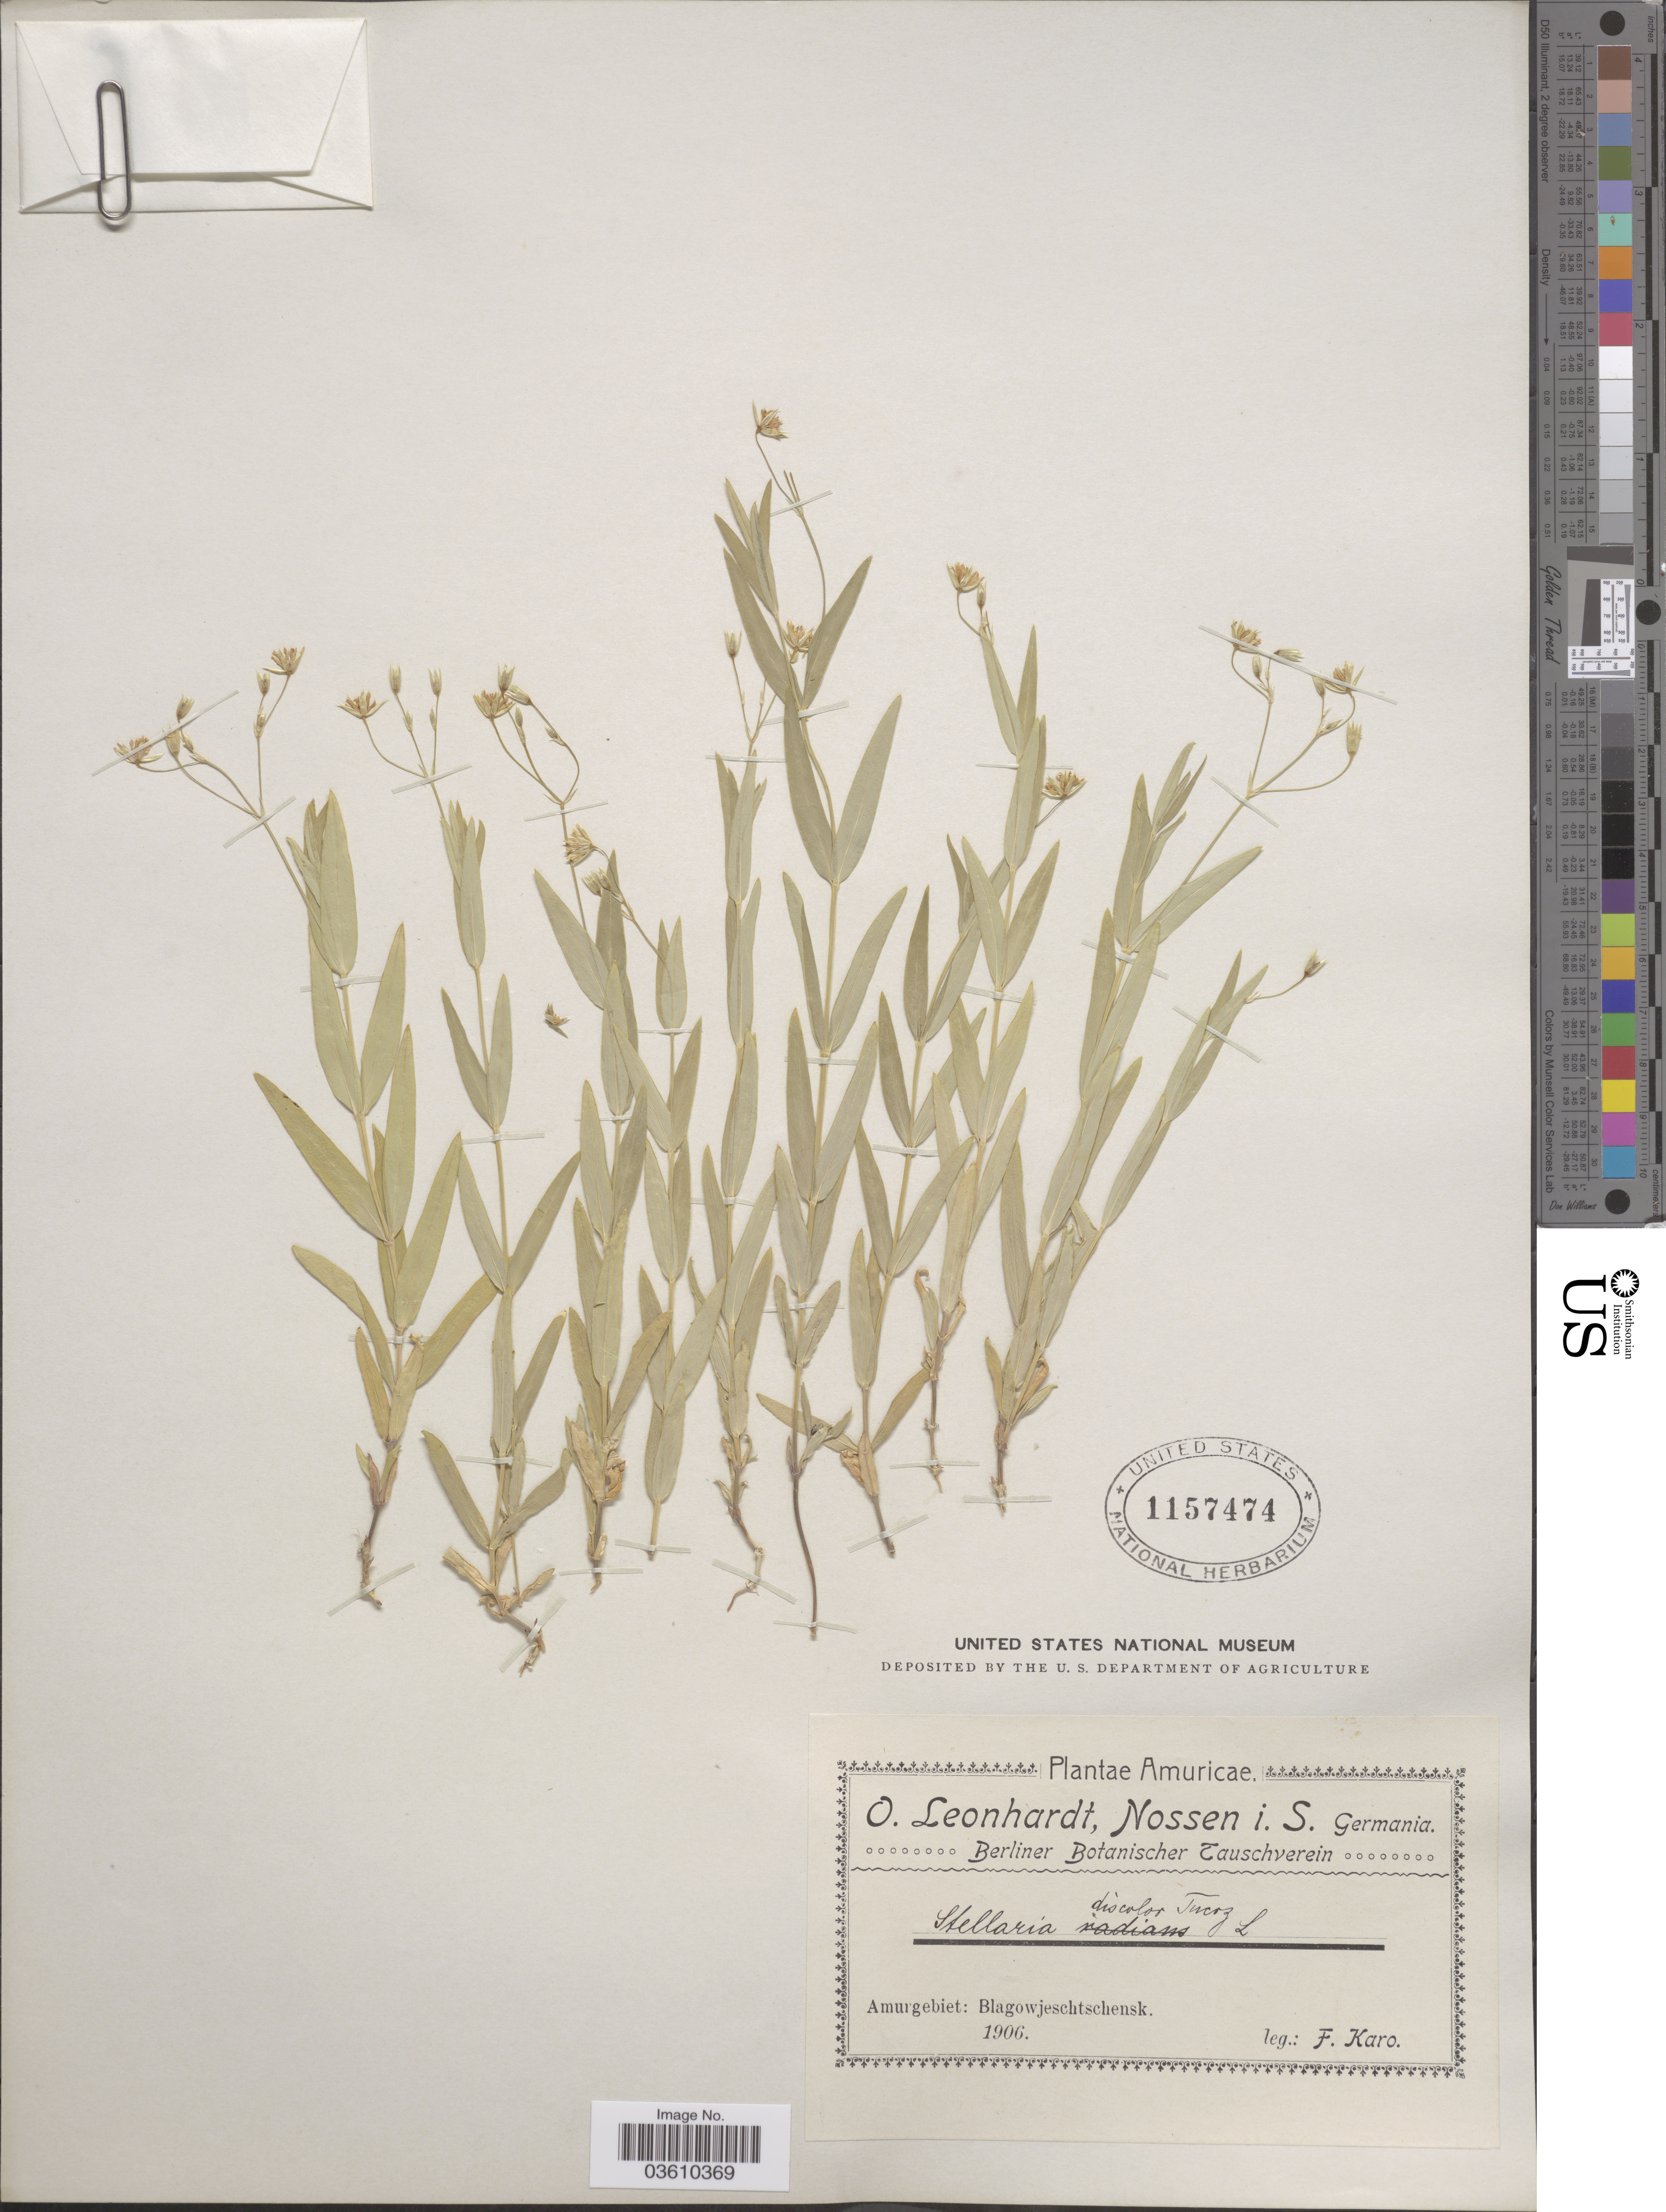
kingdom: Plantae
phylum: Tracheophyta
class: Magnoliopsida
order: Caryophyllales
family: Caryophyllaceae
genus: Stellaria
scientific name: Stellaria discolor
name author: Turcz.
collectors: F. Karo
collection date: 1906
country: Russian Federation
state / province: Amur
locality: Amurgebiet: Blagowjeschtschensk.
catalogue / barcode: US 1157474